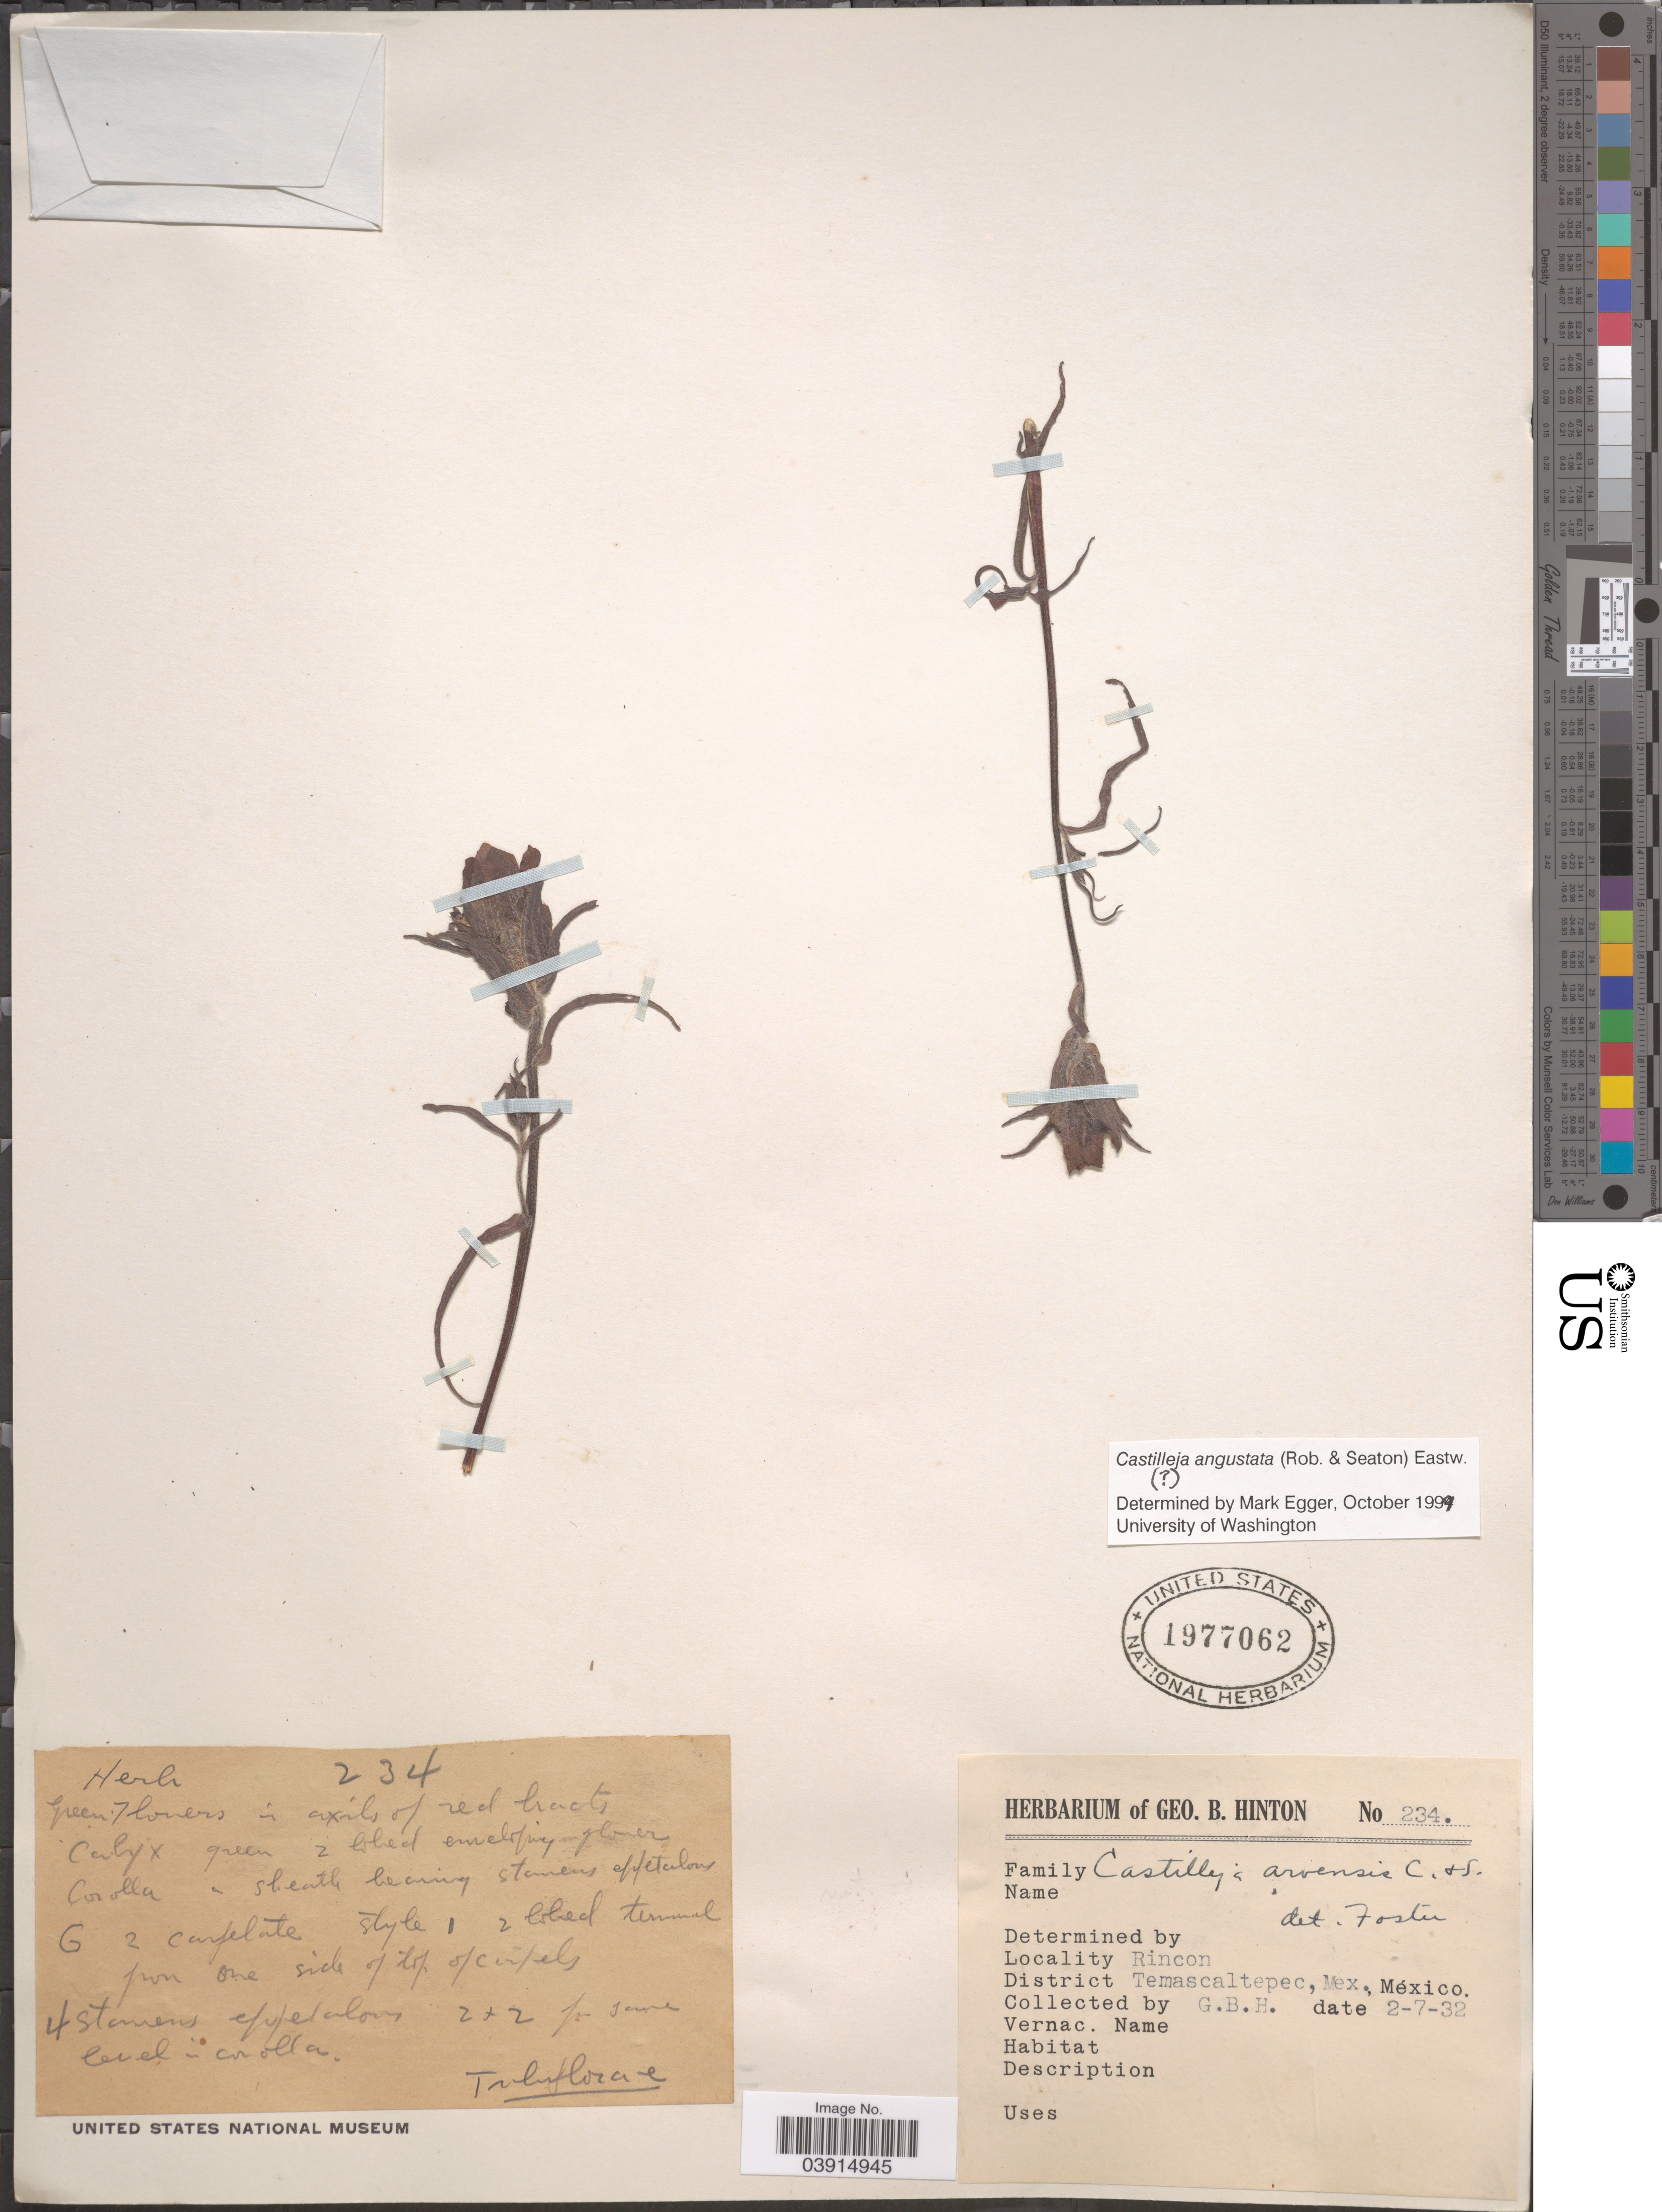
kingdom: Plantae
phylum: Tracheophyta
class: Magnoliopsida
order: Lamiales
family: Orobanchaceae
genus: Castilleja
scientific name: Castilleja angustata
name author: Eastw.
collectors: G. B. Hinton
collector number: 234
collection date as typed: Transcribed d/m/y: 2/7/32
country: Mexico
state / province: México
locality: Rincon. District Temascaltepec.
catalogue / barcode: US 1977062